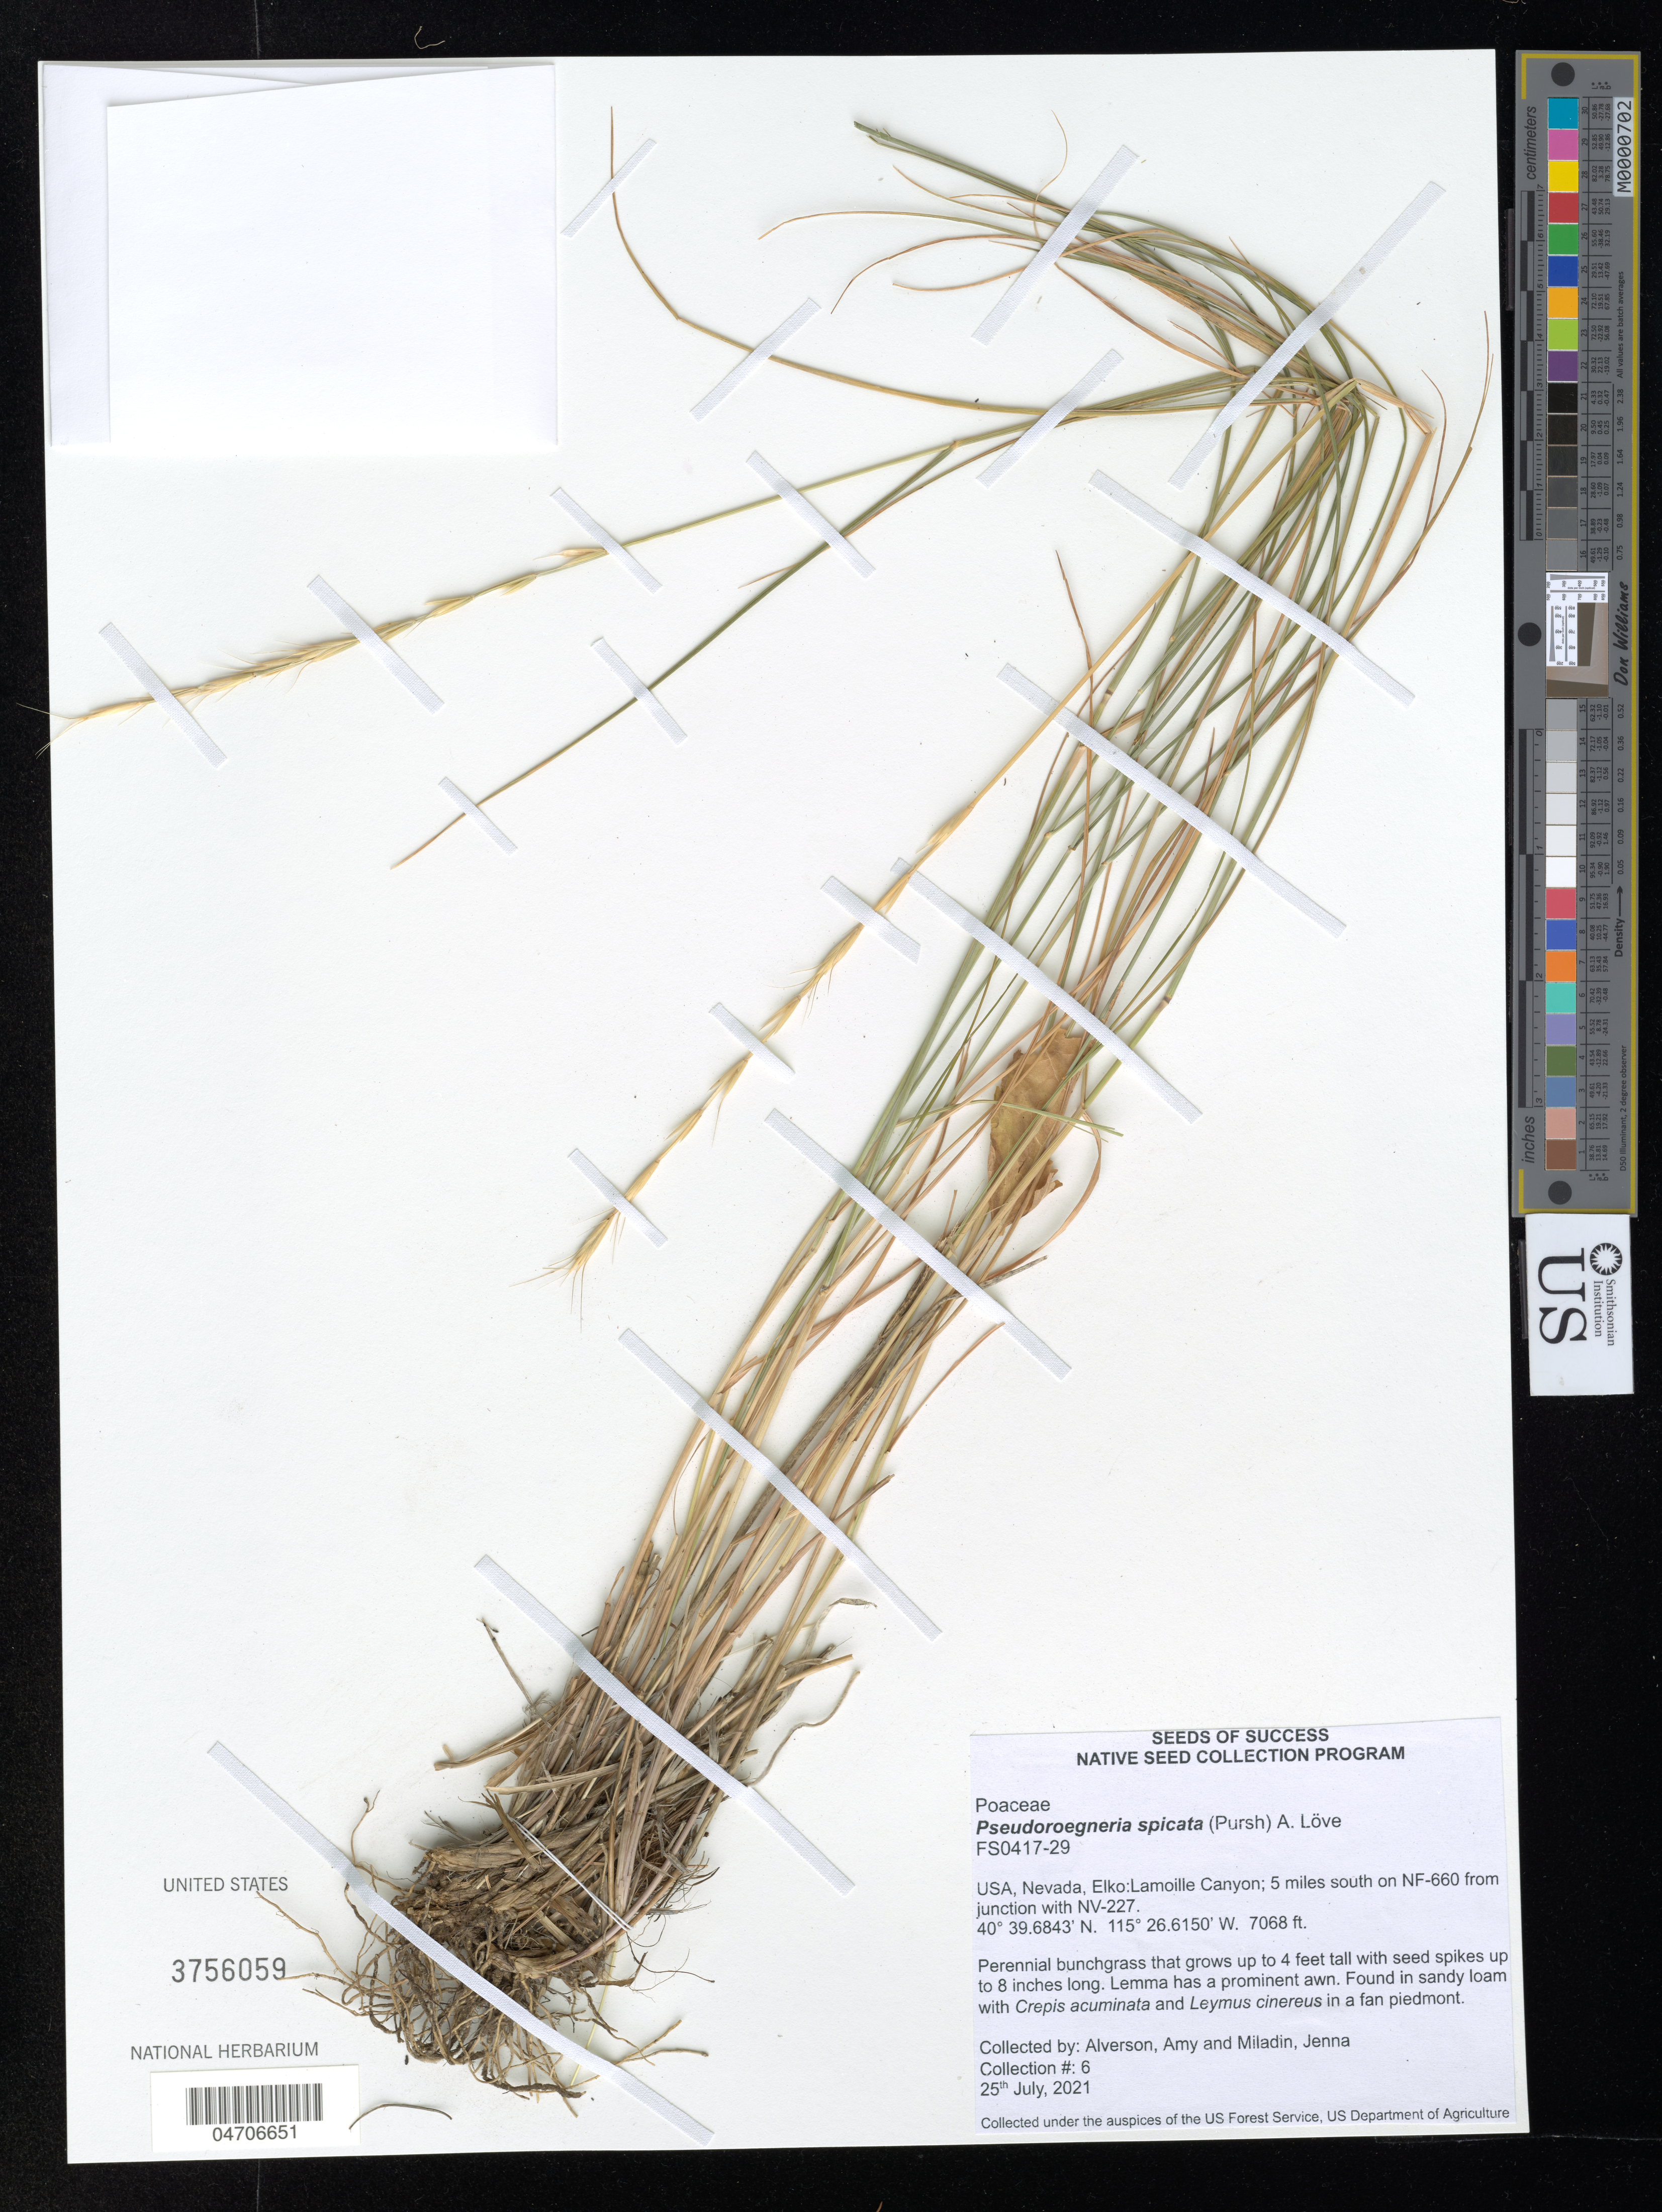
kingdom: Plantae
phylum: Tracheophyta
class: Liliopsida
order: Poales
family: Poaceae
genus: Pseudoroegneria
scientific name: Pseudoroegneria spicata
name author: (Pursh) Á. Löve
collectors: A. Alverson & A. Whitzel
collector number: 6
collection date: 2021-07-25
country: United States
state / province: Nevada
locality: Elko: Lamoille Canyon; 5 miles south on NF-660 from junction with NV-227.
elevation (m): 2154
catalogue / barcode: US 3756059